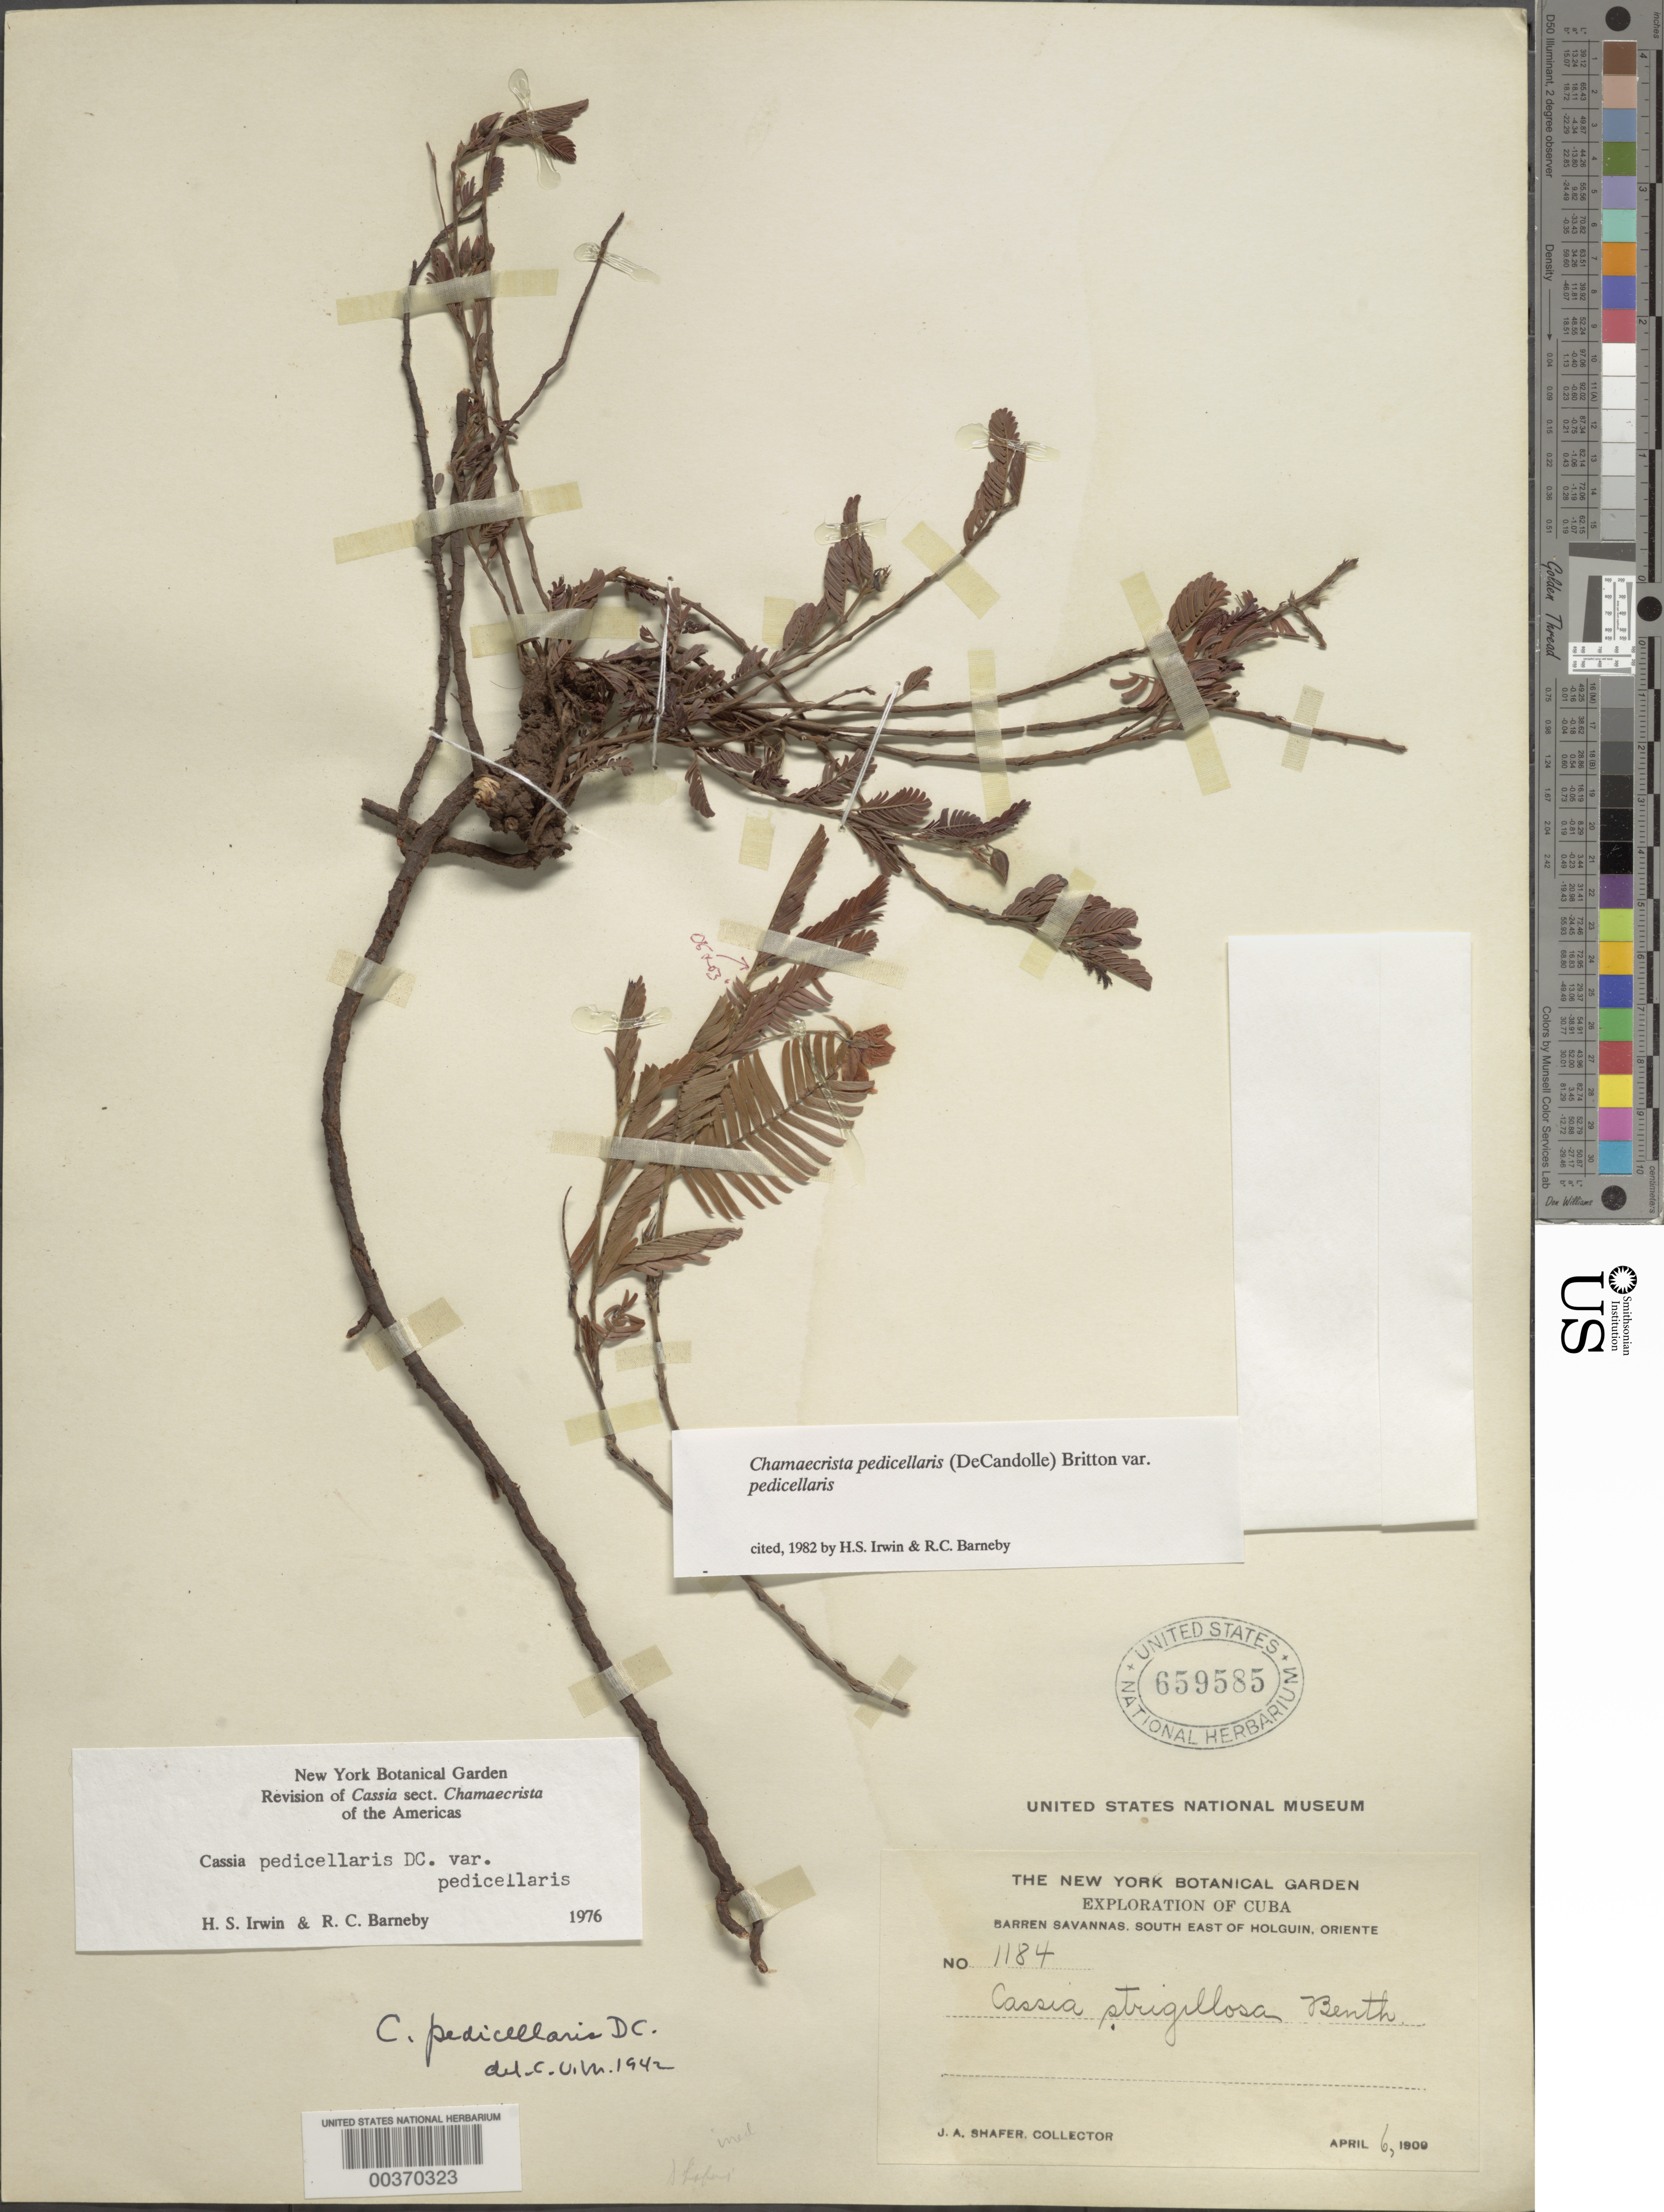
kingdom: Plantae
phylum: Tracheophyta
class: Magnoliopsida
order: Fabales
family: Fabaceae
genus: Chamaecrista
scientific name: Chamaecrista pedicellaris var. pedicellaris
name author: Britton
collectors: J. A. Shafer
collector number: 1184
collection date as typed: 06 Apr 1909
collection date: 1909-04-06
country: Cuba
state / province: Oriente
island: Greater Antilles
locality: Se of holguin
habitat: Barren savannas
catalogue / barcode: US 659585